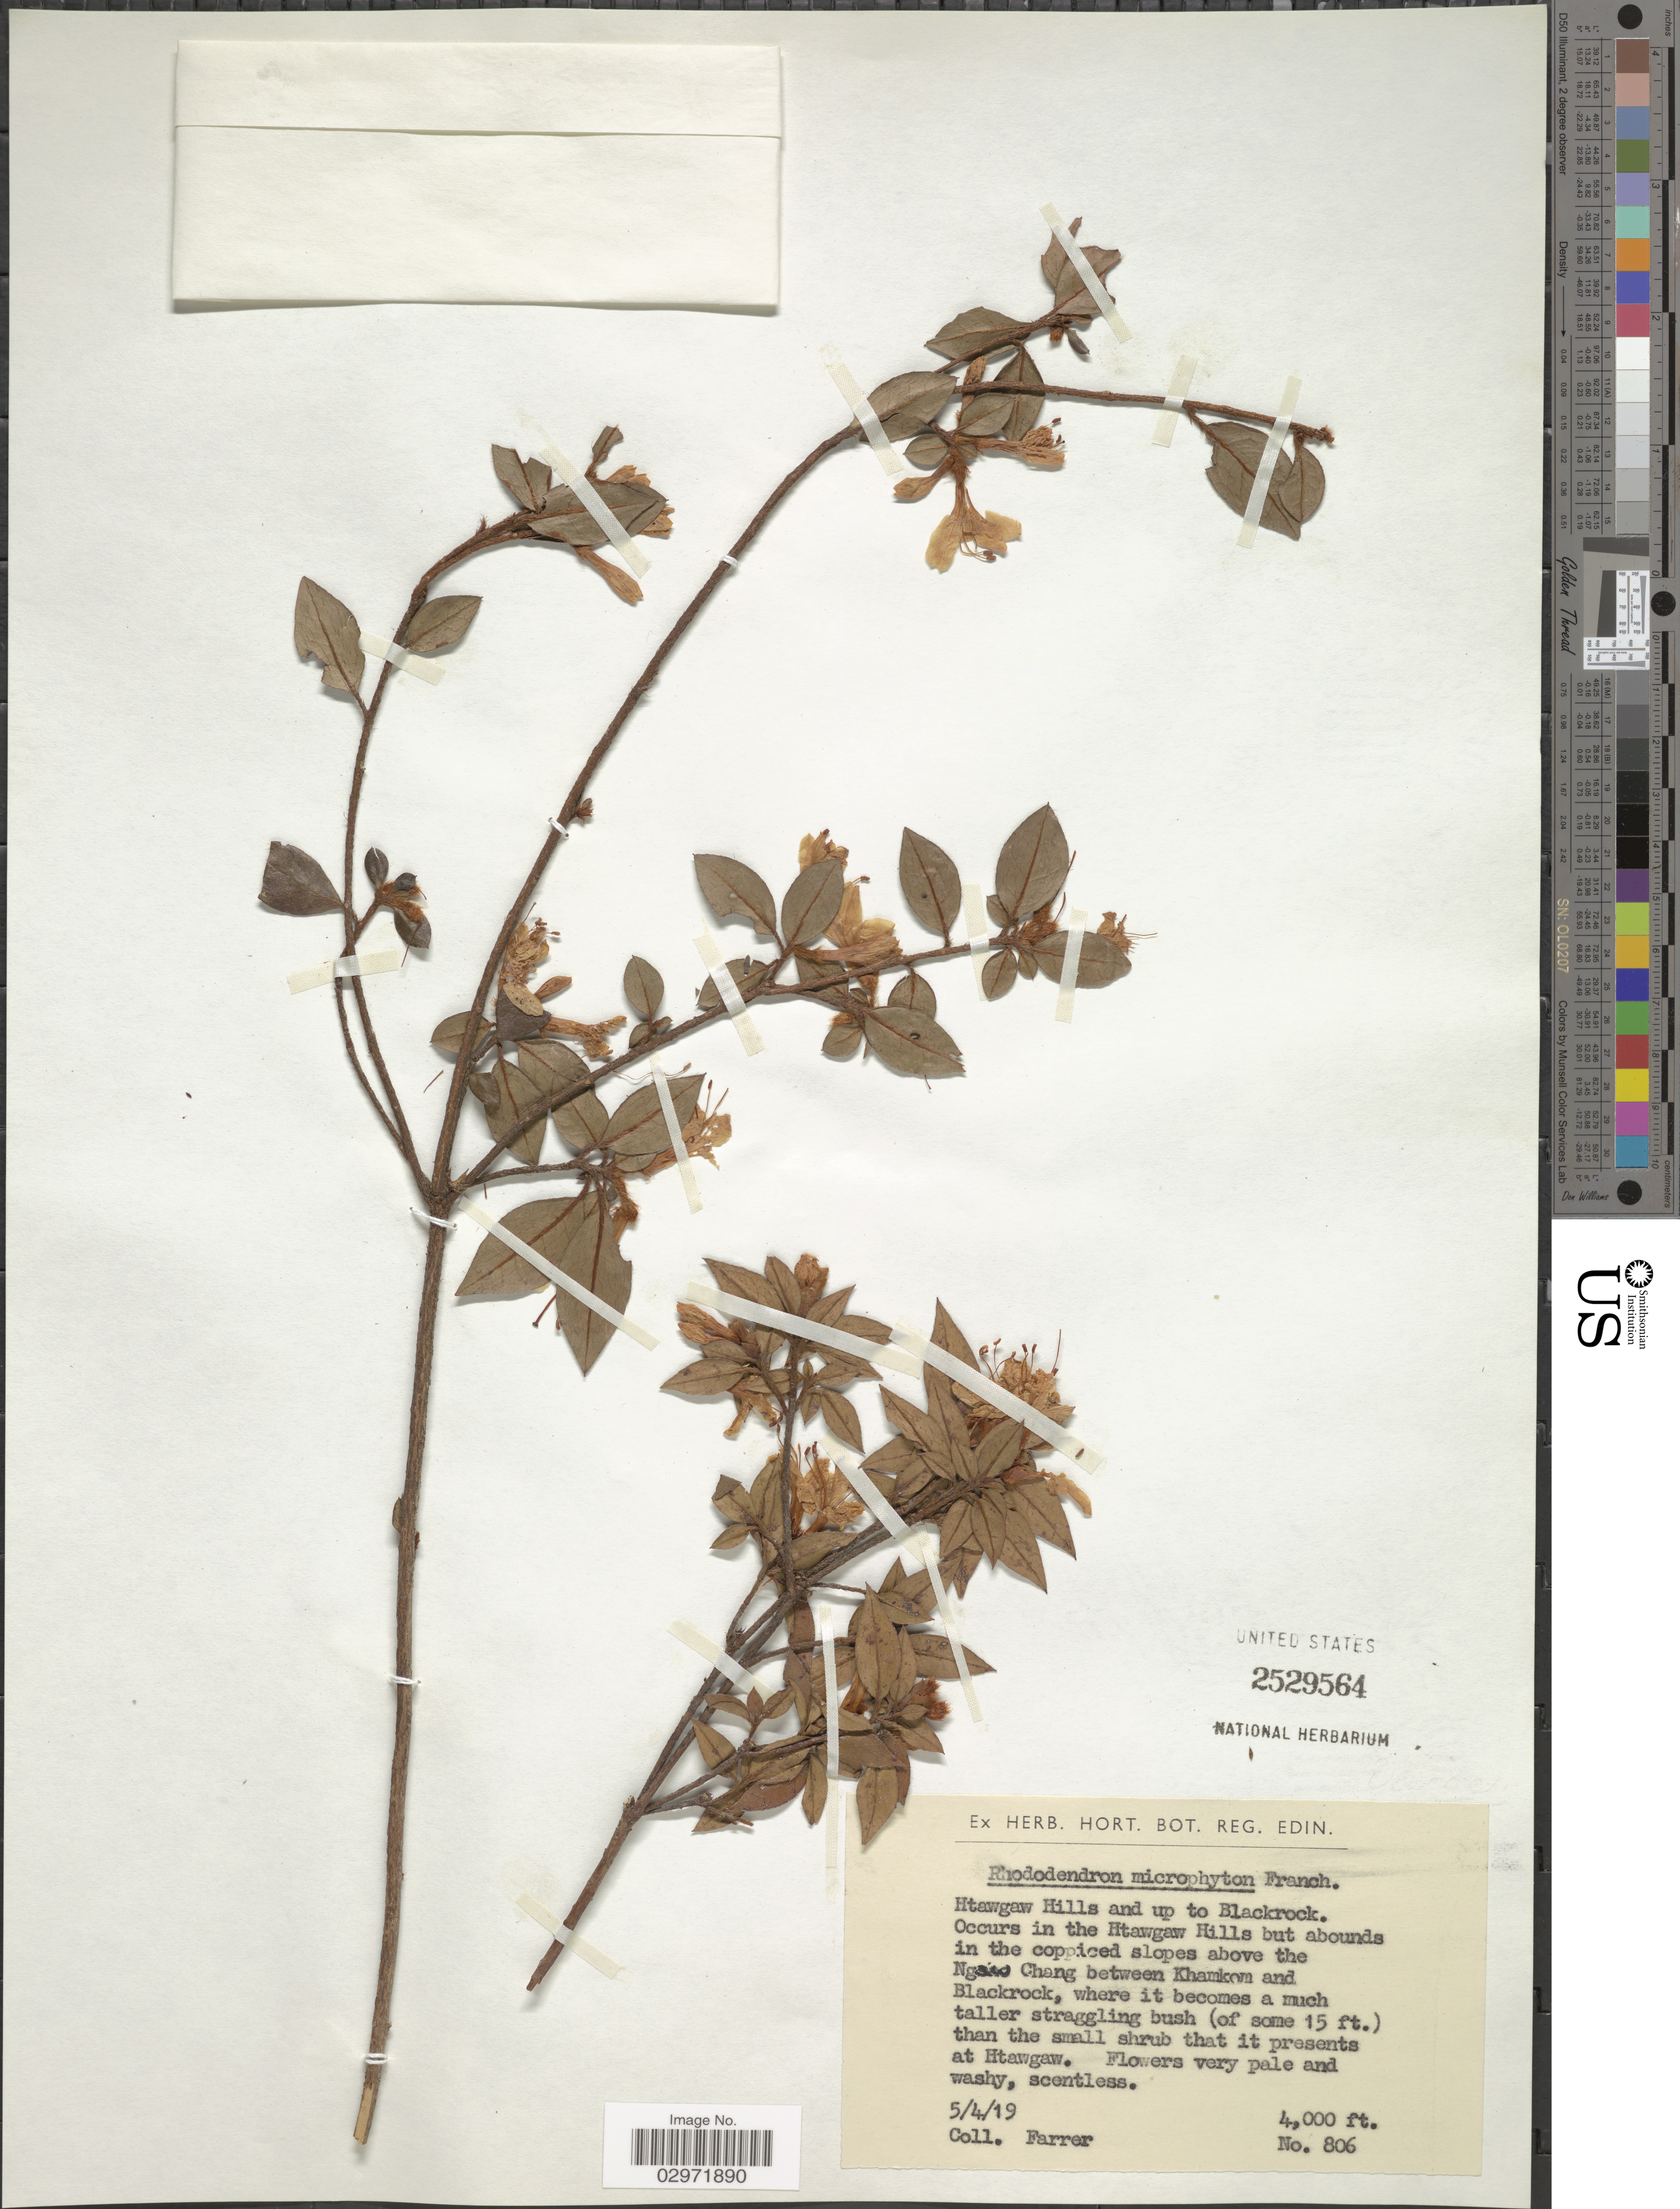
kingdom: Plantae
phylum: Tracheophyta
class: Magnoliopsida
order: Ericales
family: Ericaceae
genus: Rhododendron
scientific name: Rhododendron microphyton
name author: Franch.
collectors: Farrer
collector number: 806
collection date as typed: Transcribed d/m/y: 5/4/19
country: Myanmar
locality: Htawgaw Hills and up to Blackrock. Occurs in the Htawgaw Hills but abounds in the coppiced slopes above the Ngaio Chang between Khamkom and Blackrock.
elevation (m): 1219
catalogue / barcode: US 2529564